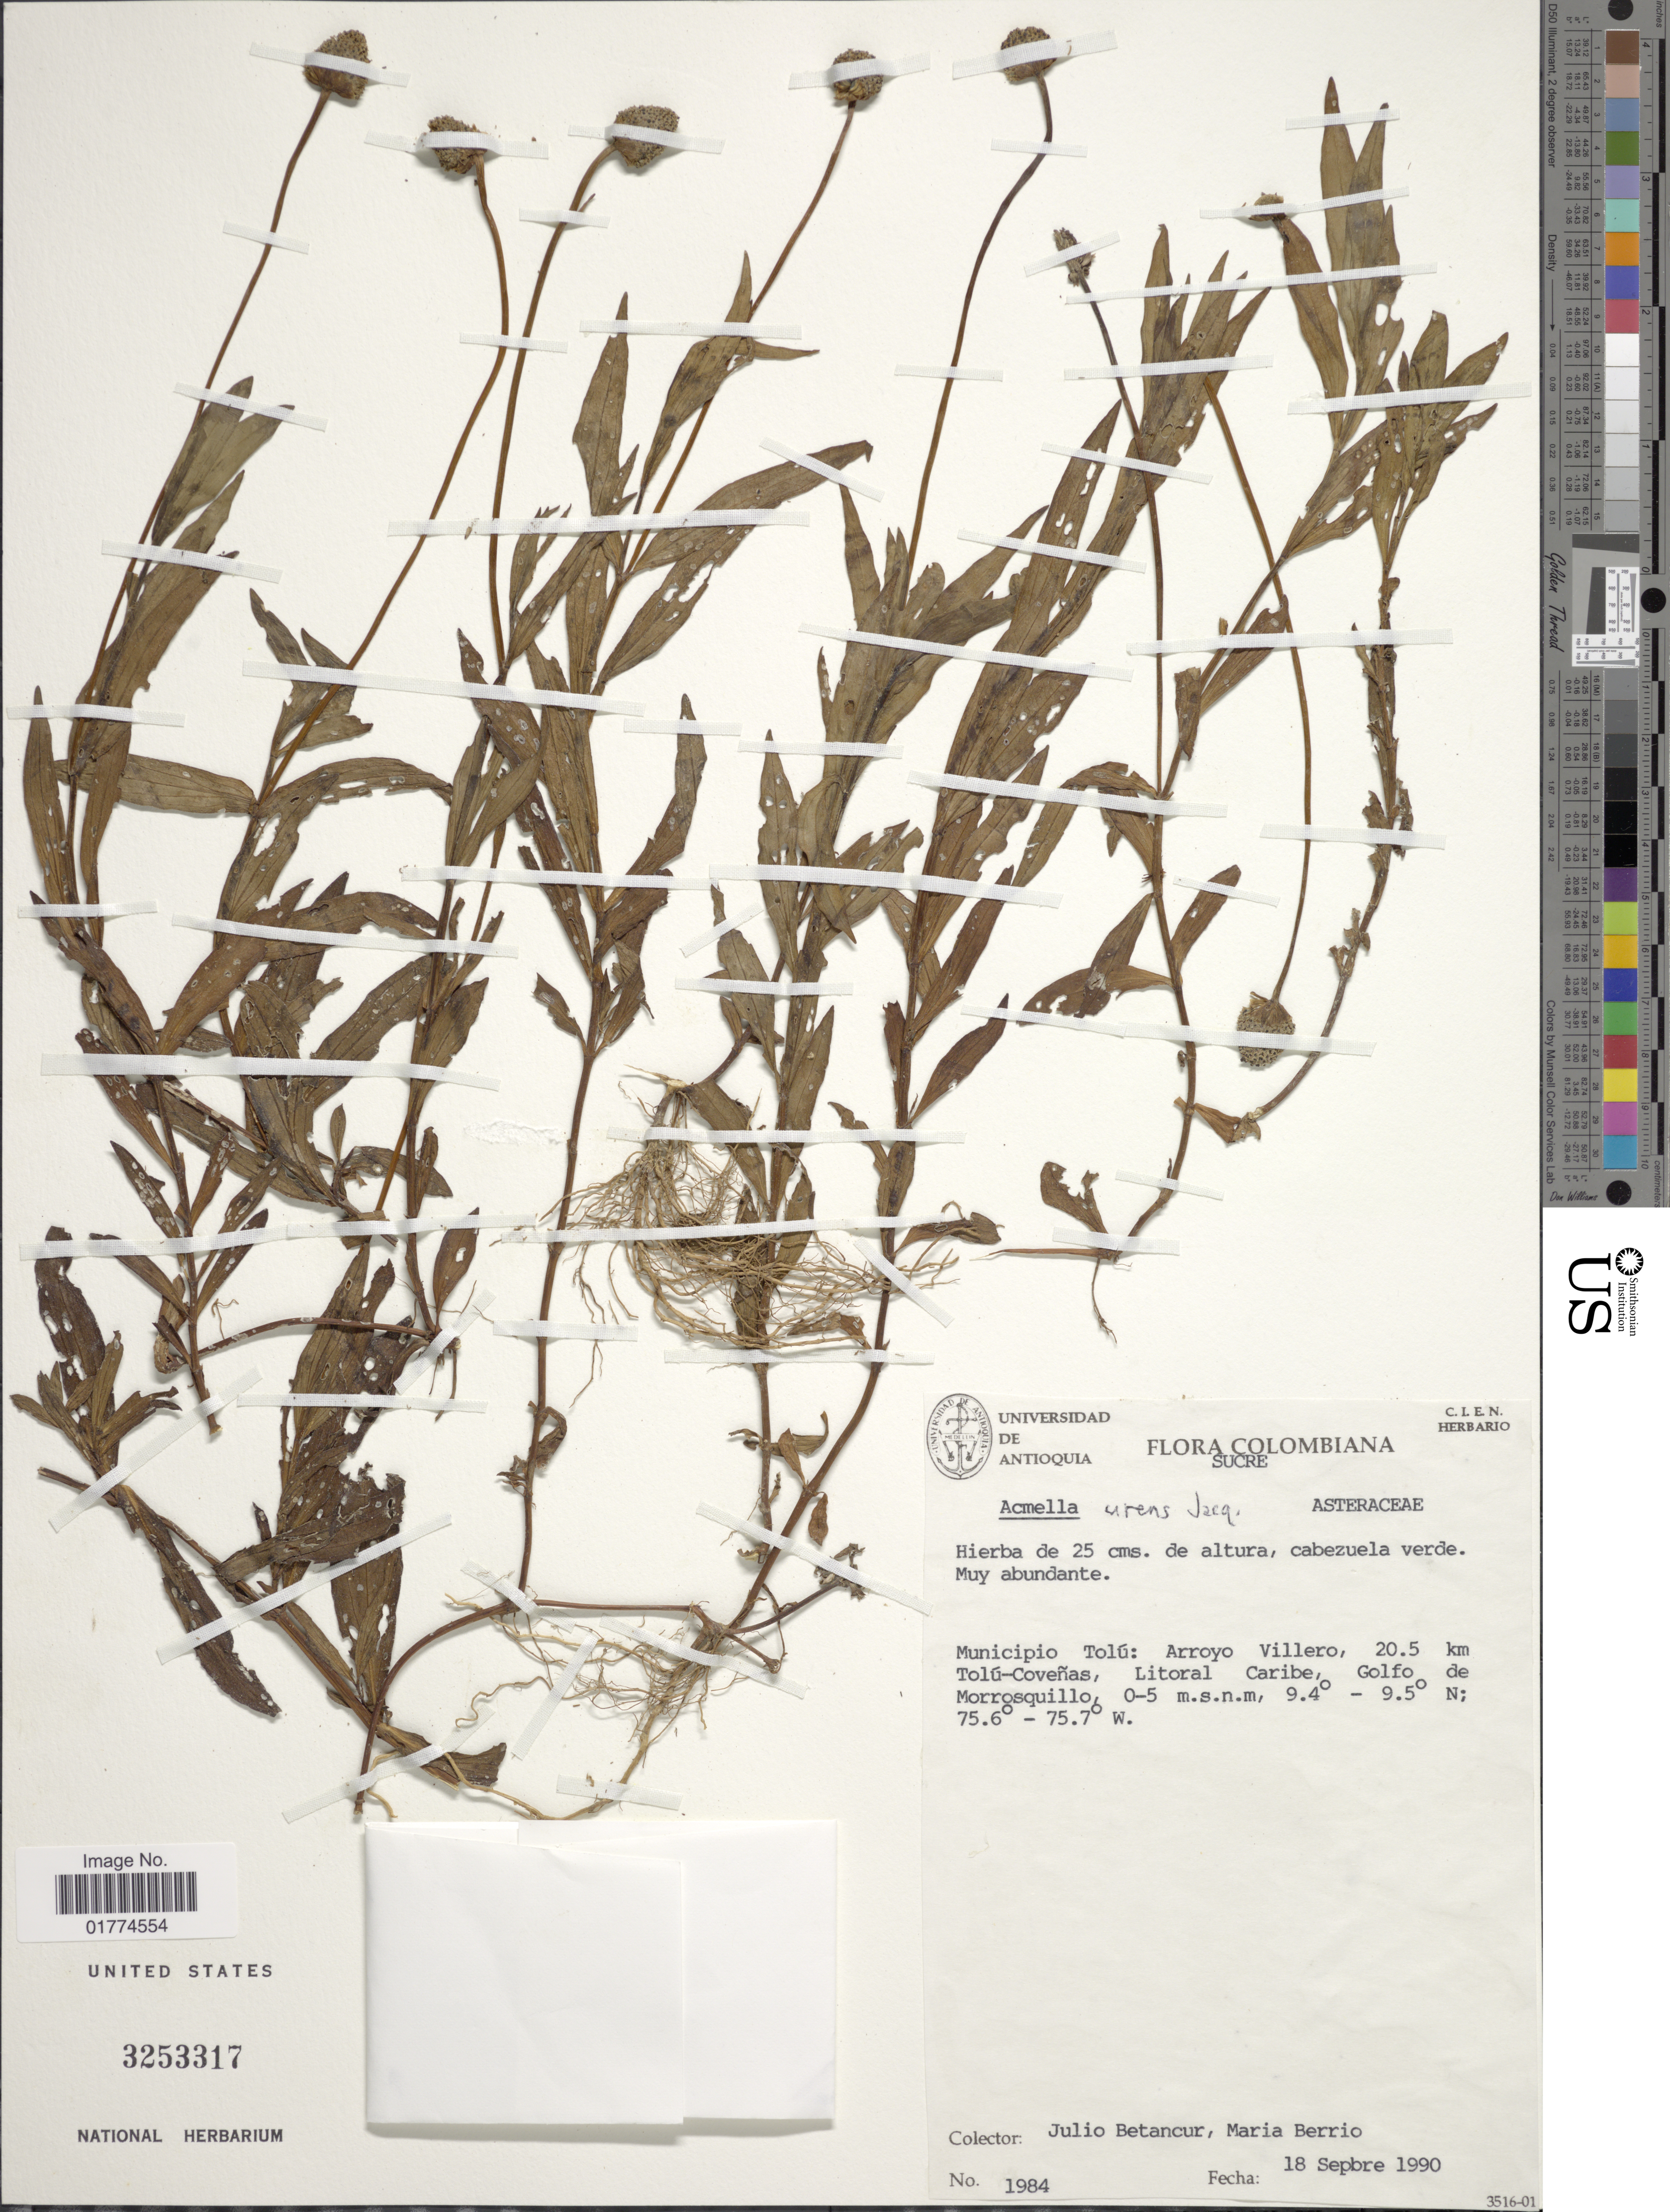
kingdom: Plantae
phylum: Tracheophyta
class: Magnoliopsida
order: Asterales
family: Asteraceae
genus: Spilanthes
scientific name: Spilanthes urens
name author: Jacq.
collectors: J. Betancur & M. Berrio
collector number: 1984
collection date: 1990-09-18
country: Colombia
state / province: Sucre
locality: Municipio Tolú: Arroyo Villero, 20.5 km Tolú-Coveñas, Litoral Caribe, Golfo de Morrosquillo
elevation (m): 0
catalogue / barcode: US 3253317